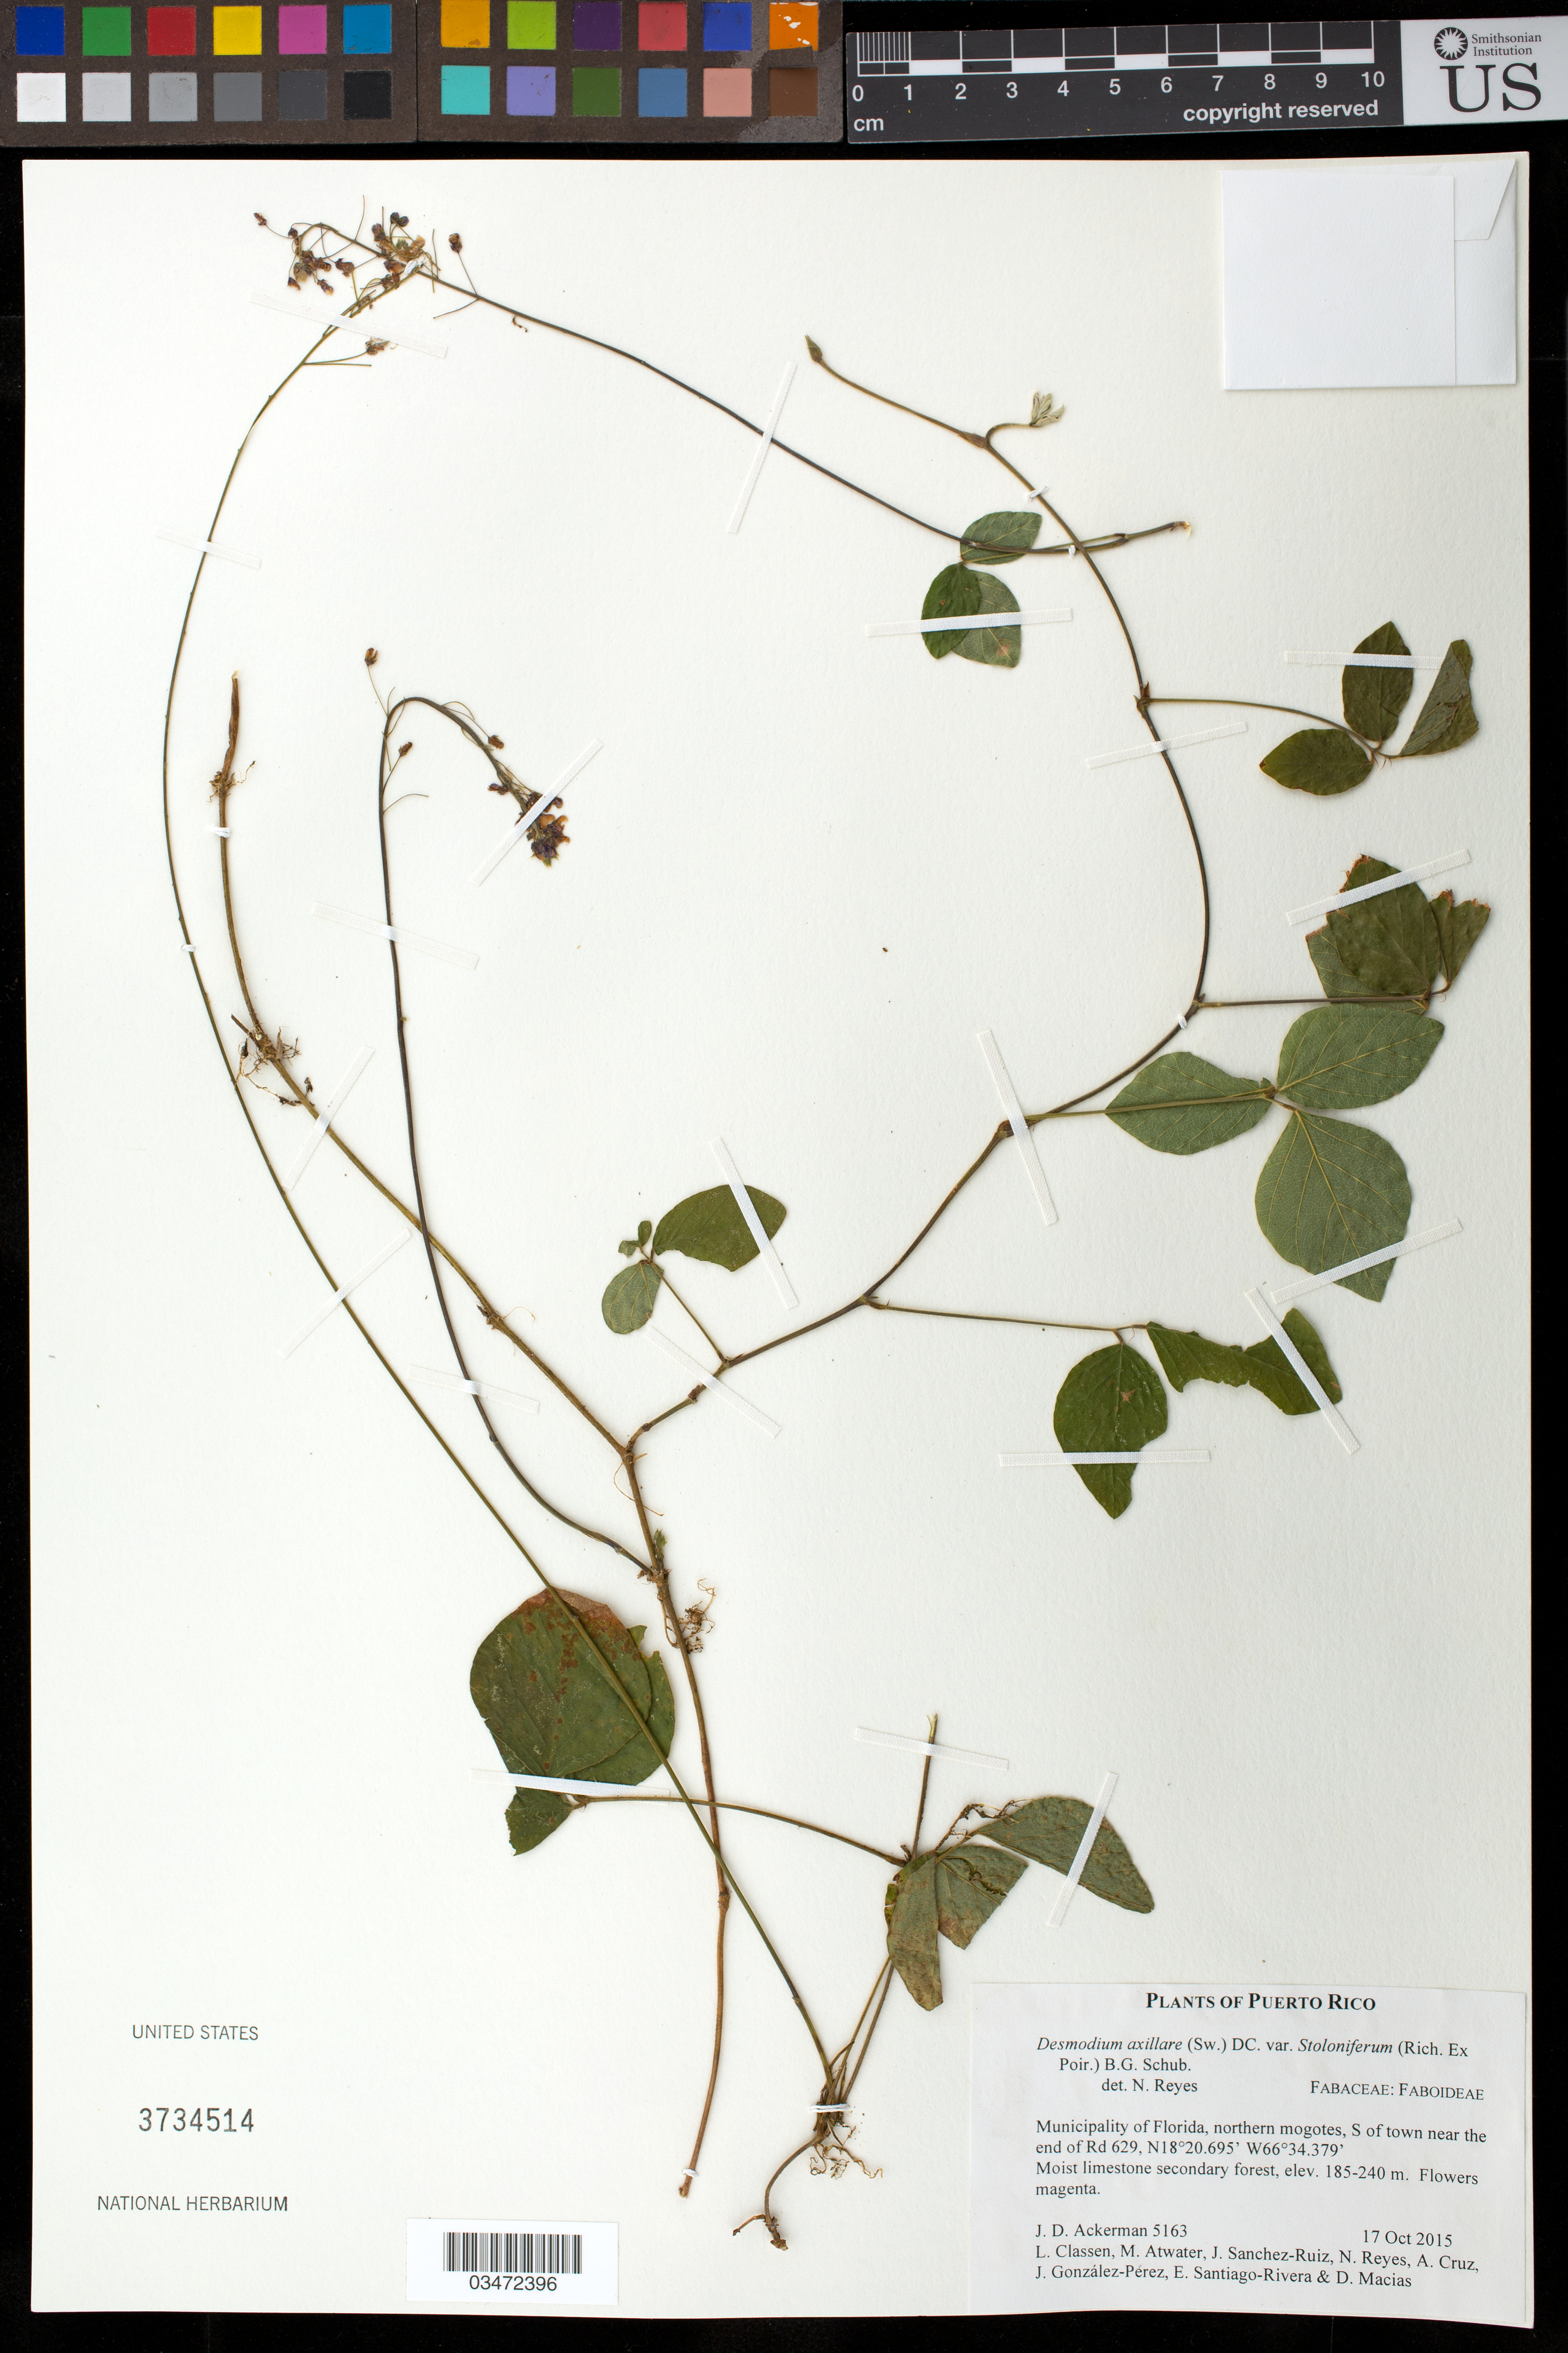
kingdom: Plantae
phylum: Tracheophyta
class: Magnoliopsida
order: Fabales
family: Fabaceae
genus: Desmodium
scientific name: Desmodium axillare var. stoloniferum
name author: (Rich. ex Poir.) B.G. Schub.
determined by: Reyes, N.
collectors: J. D. Ackerman, L. Classen, M. Atwater, J. Sanchez-Ruiz, N. Reyes, A. Cruz, J. González-Pérez, E. Santiago-Rivera & D. Macías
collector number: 5163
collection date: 2015-10-17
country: Puerto Rico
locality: Mun. Florida, northern mogotes, S of town near the end of Rd 629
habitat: Moist limestone secondary forest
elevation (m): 185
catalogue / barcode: US 3734514